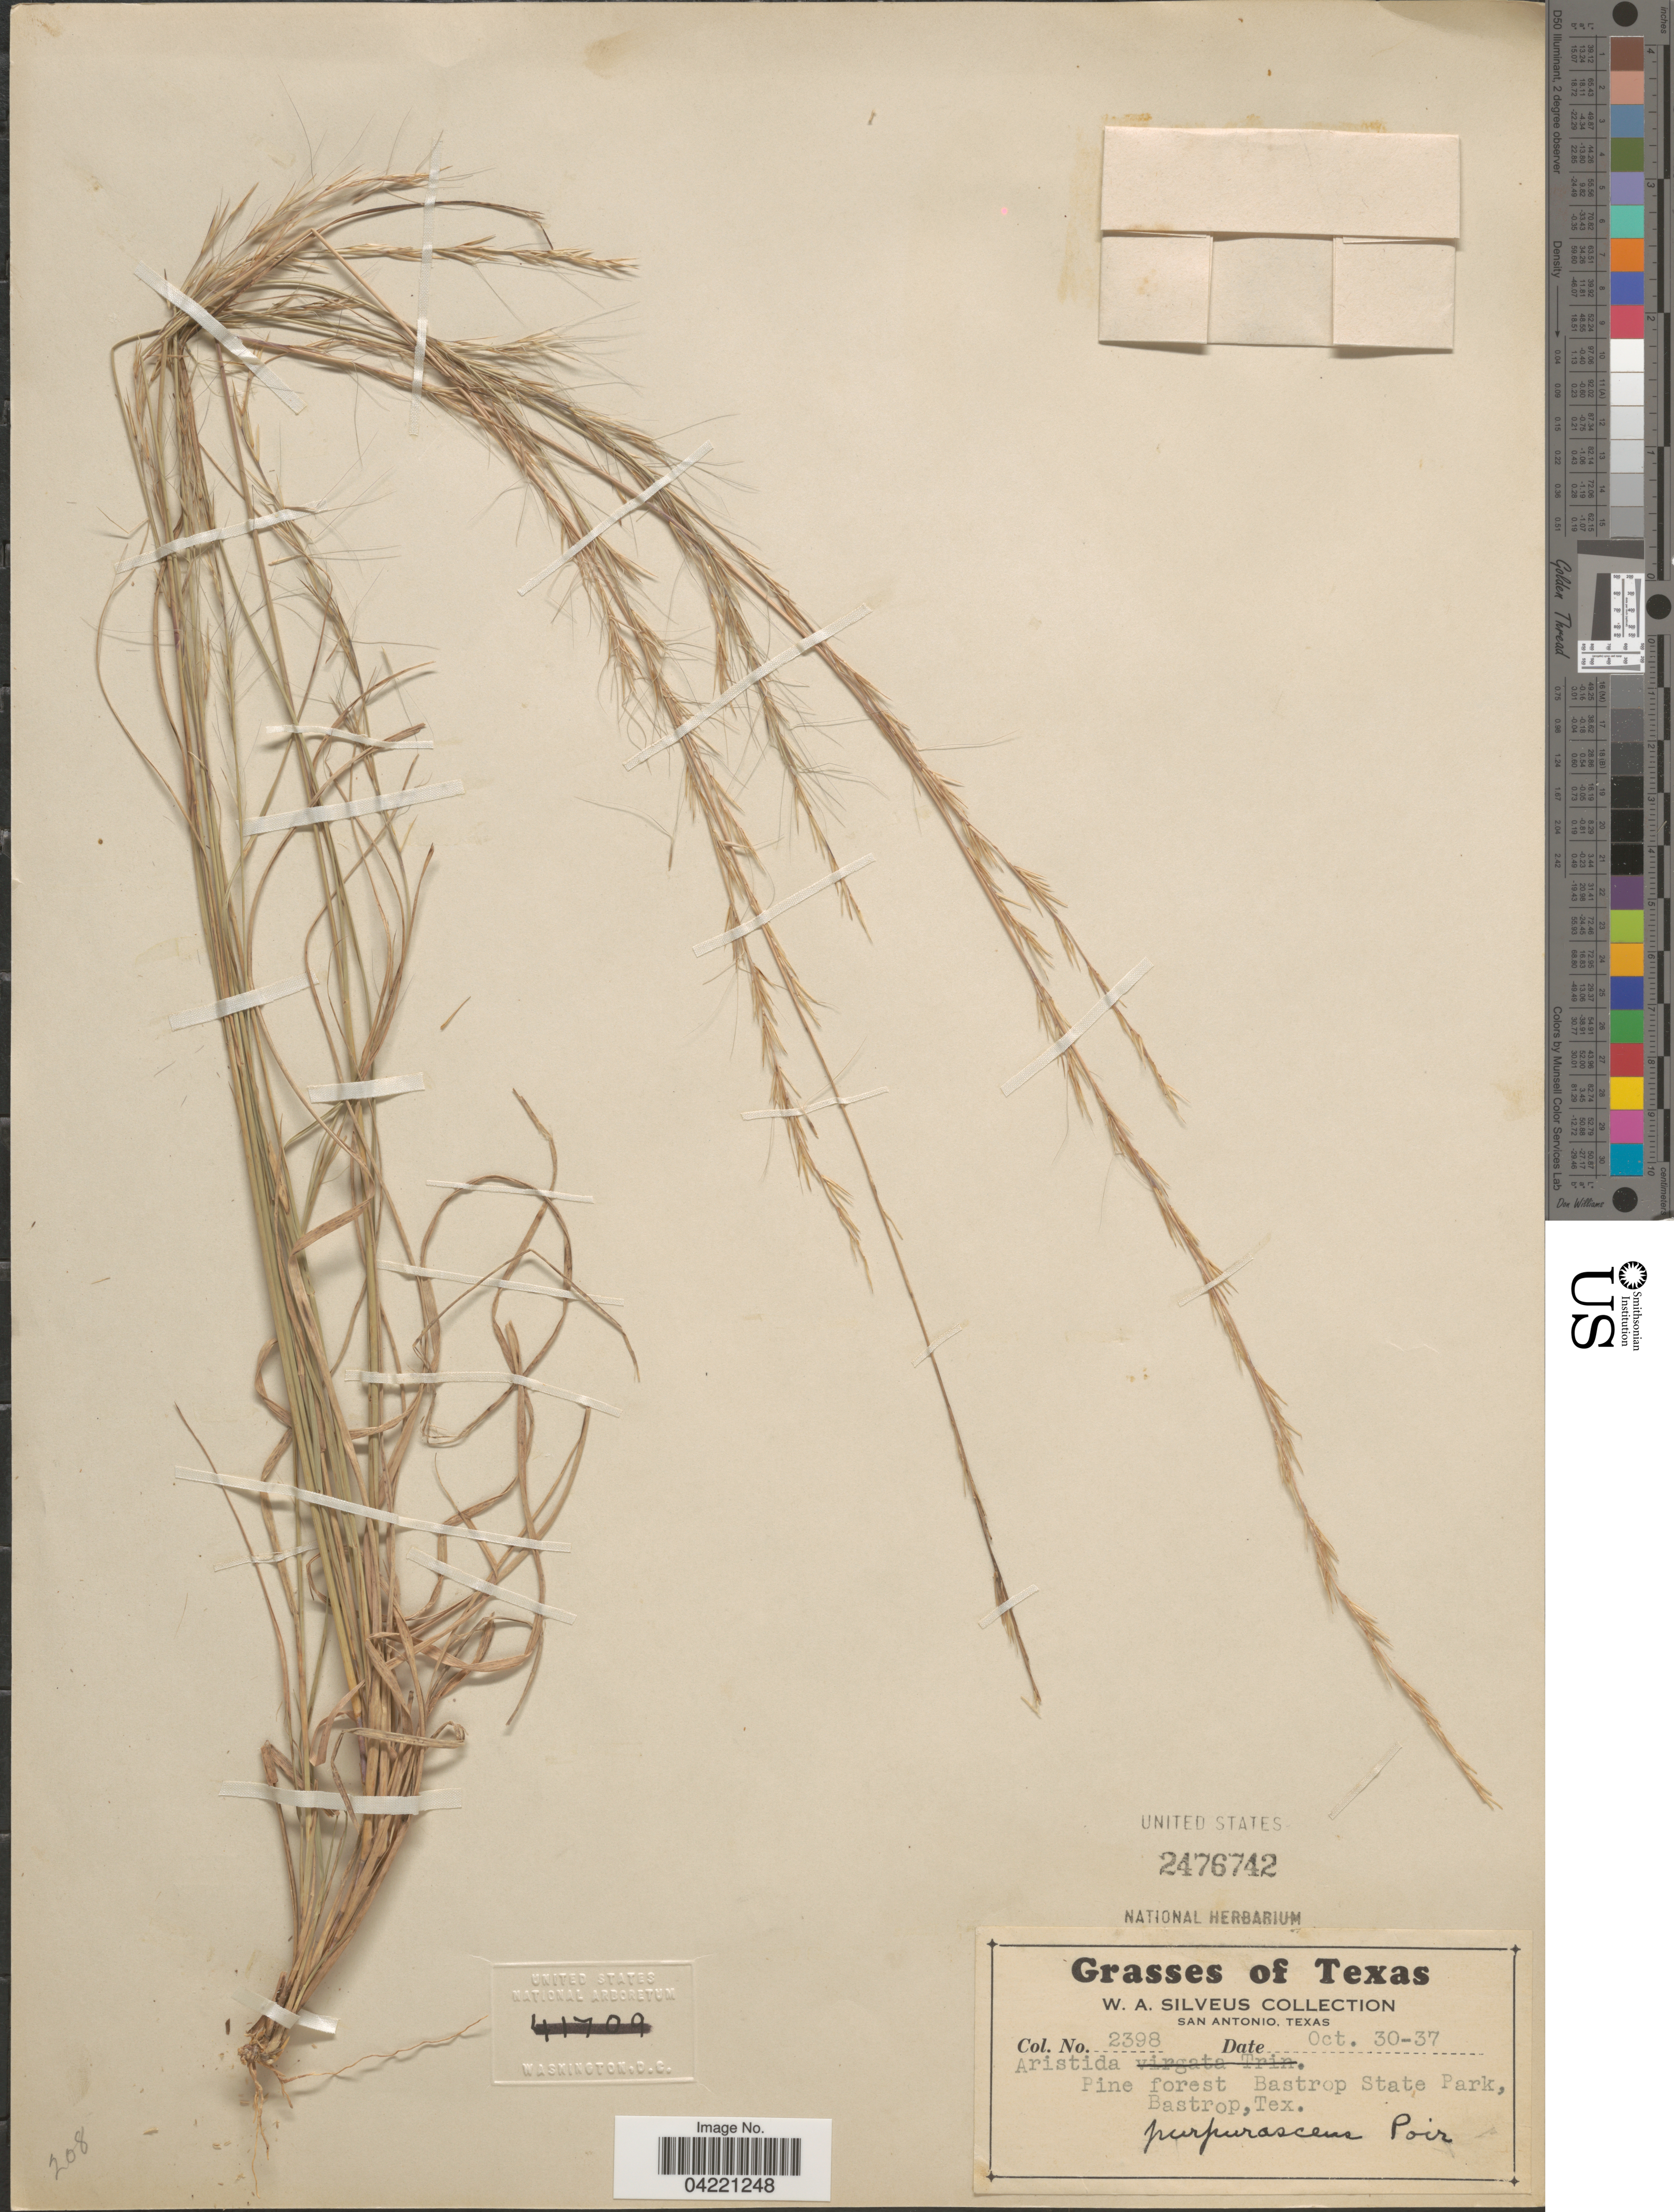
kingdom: Plantae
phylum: Tracheophyta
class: Liliopsida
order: Poales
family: Poaceae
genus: Aristida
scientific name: Aristida purpurascens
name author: Poir.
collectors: W. Silveus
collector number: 2398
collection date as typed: Transcribed d/m/y: 30/10/37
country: United States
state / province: Texas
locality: Pine forest Bastrop State Park, Bastrop.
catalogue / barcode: US 2476742